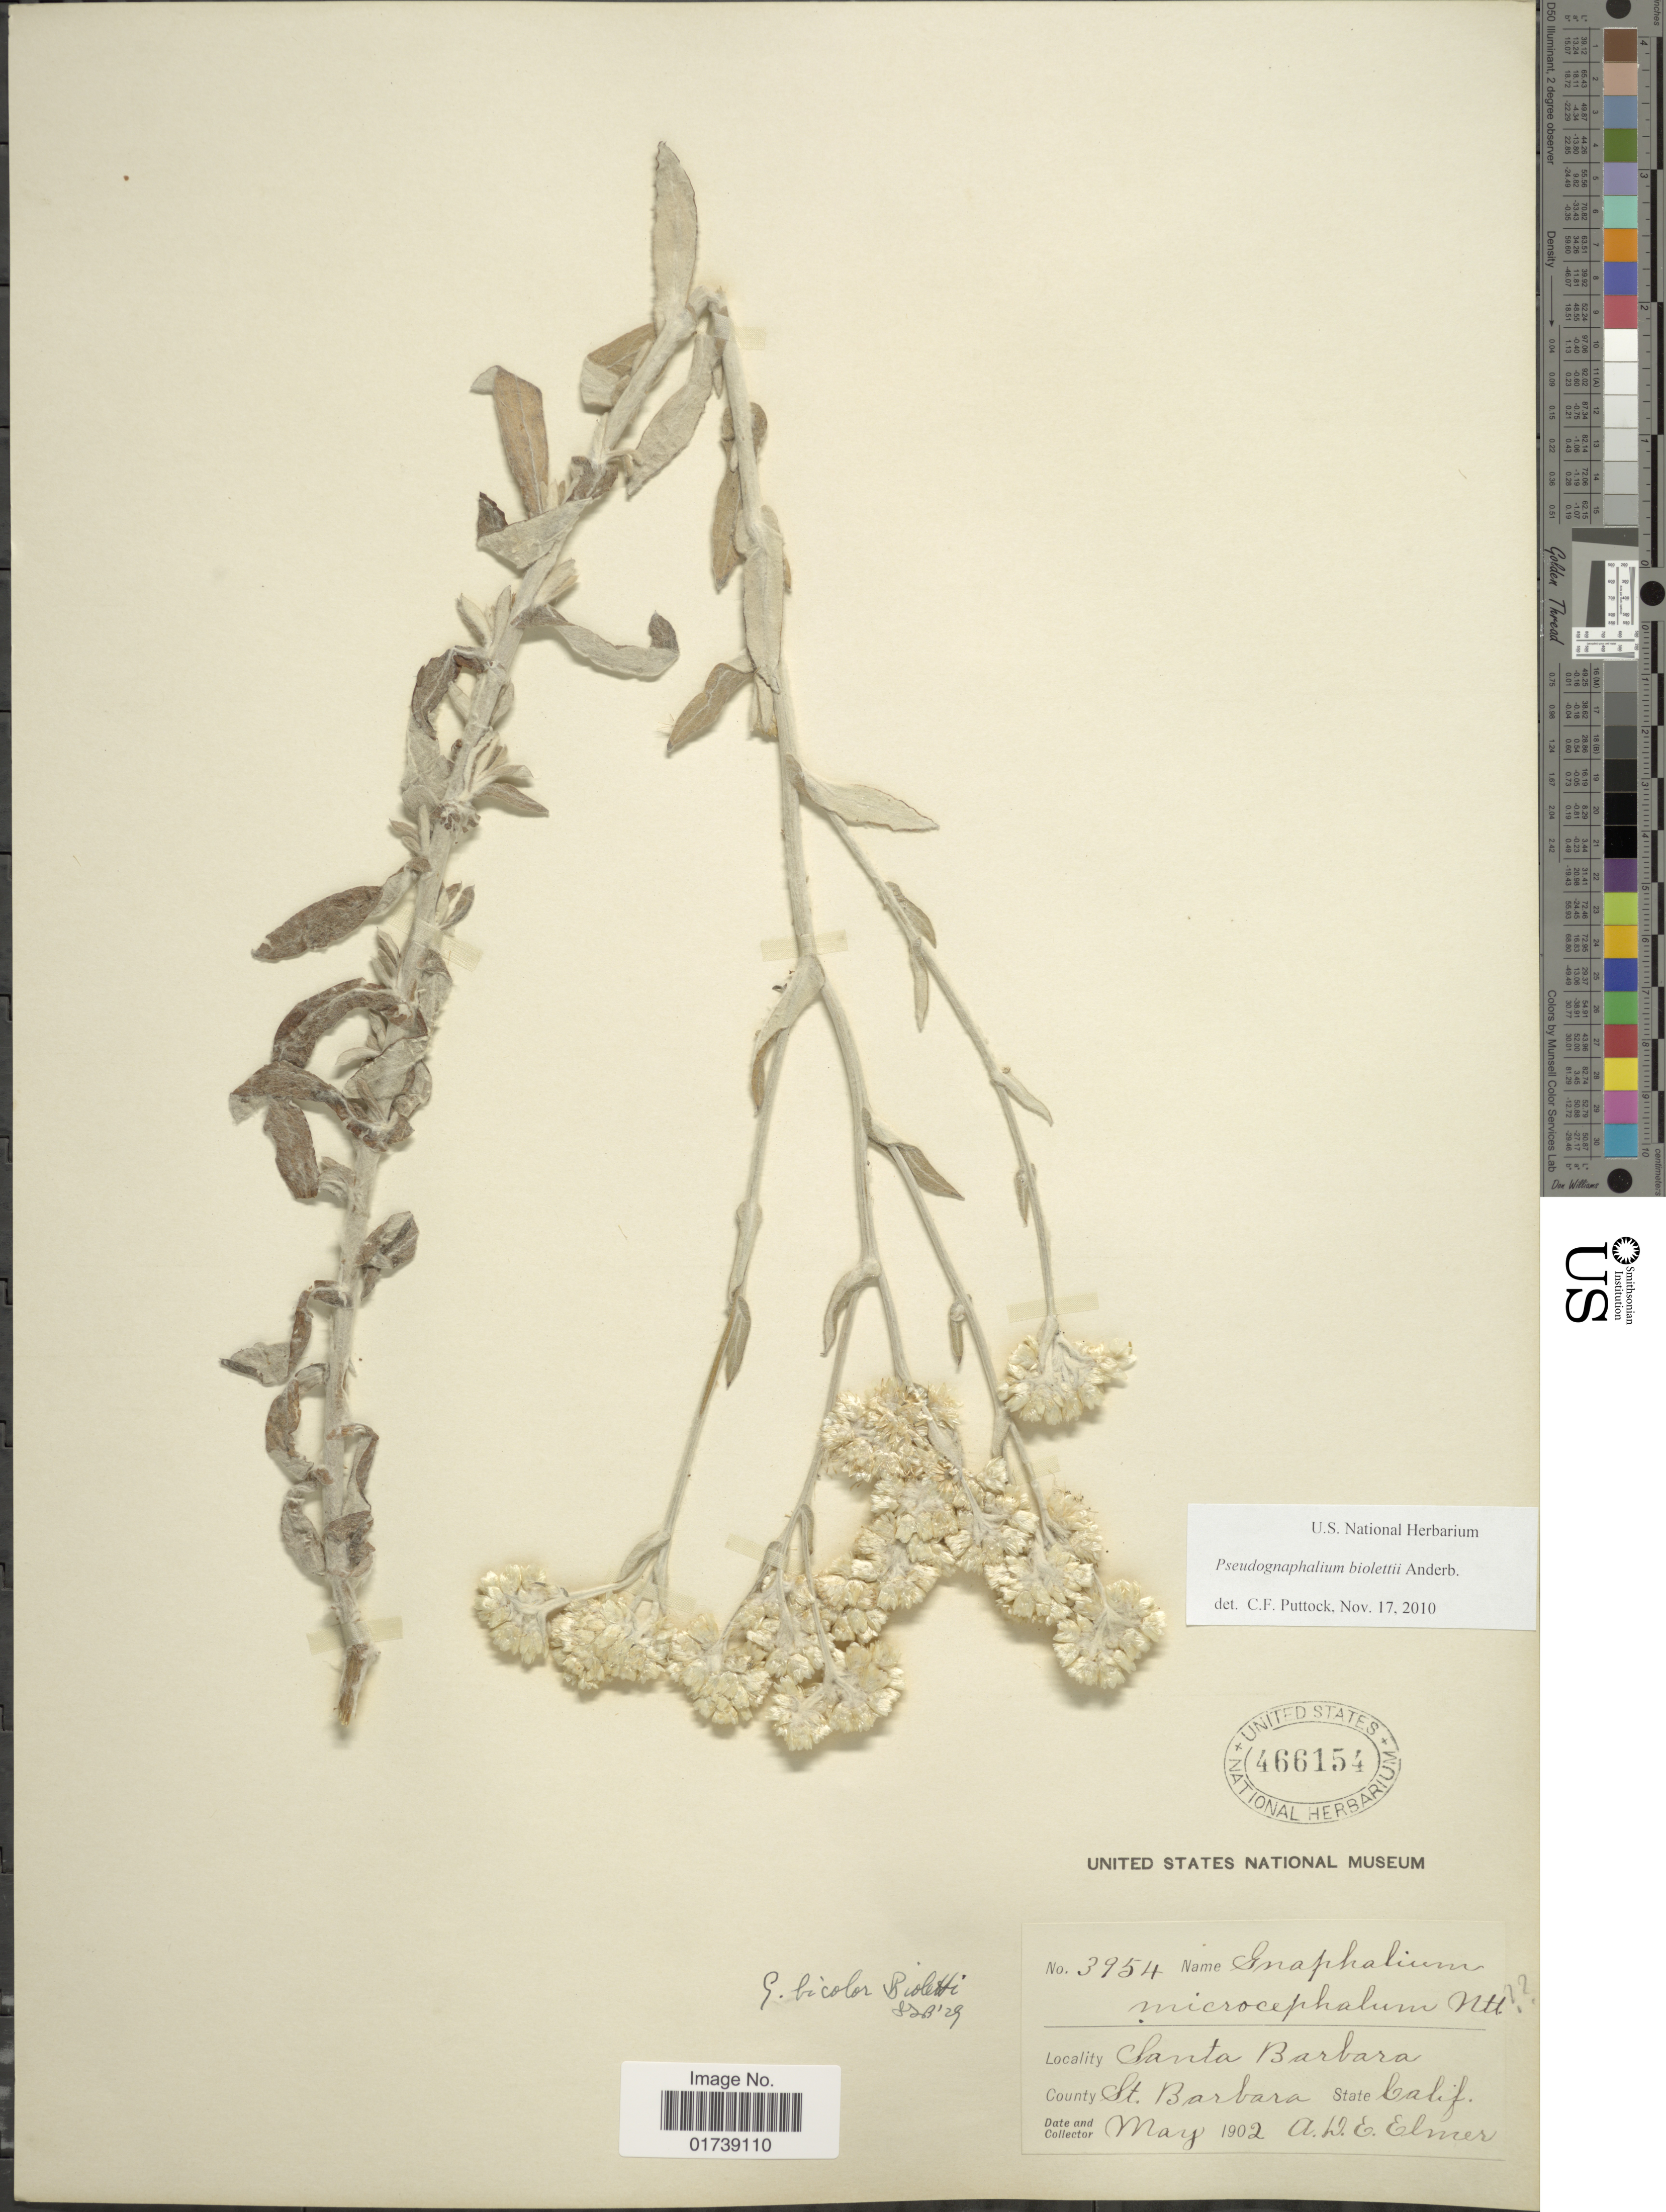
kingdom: Plantae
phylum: Tracheophyta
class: Magnoliopsida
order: Asterales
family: Asteraceae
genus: Pseudognaphalium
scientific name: Pseudognaphalium biolettii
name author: Anderb.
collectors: A. D. E. Elmer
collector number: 3954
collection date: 1902-05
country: United States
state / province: California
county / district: Santa Barbara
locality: Santa Barbara, County St. Barbara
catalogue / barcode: US 466154